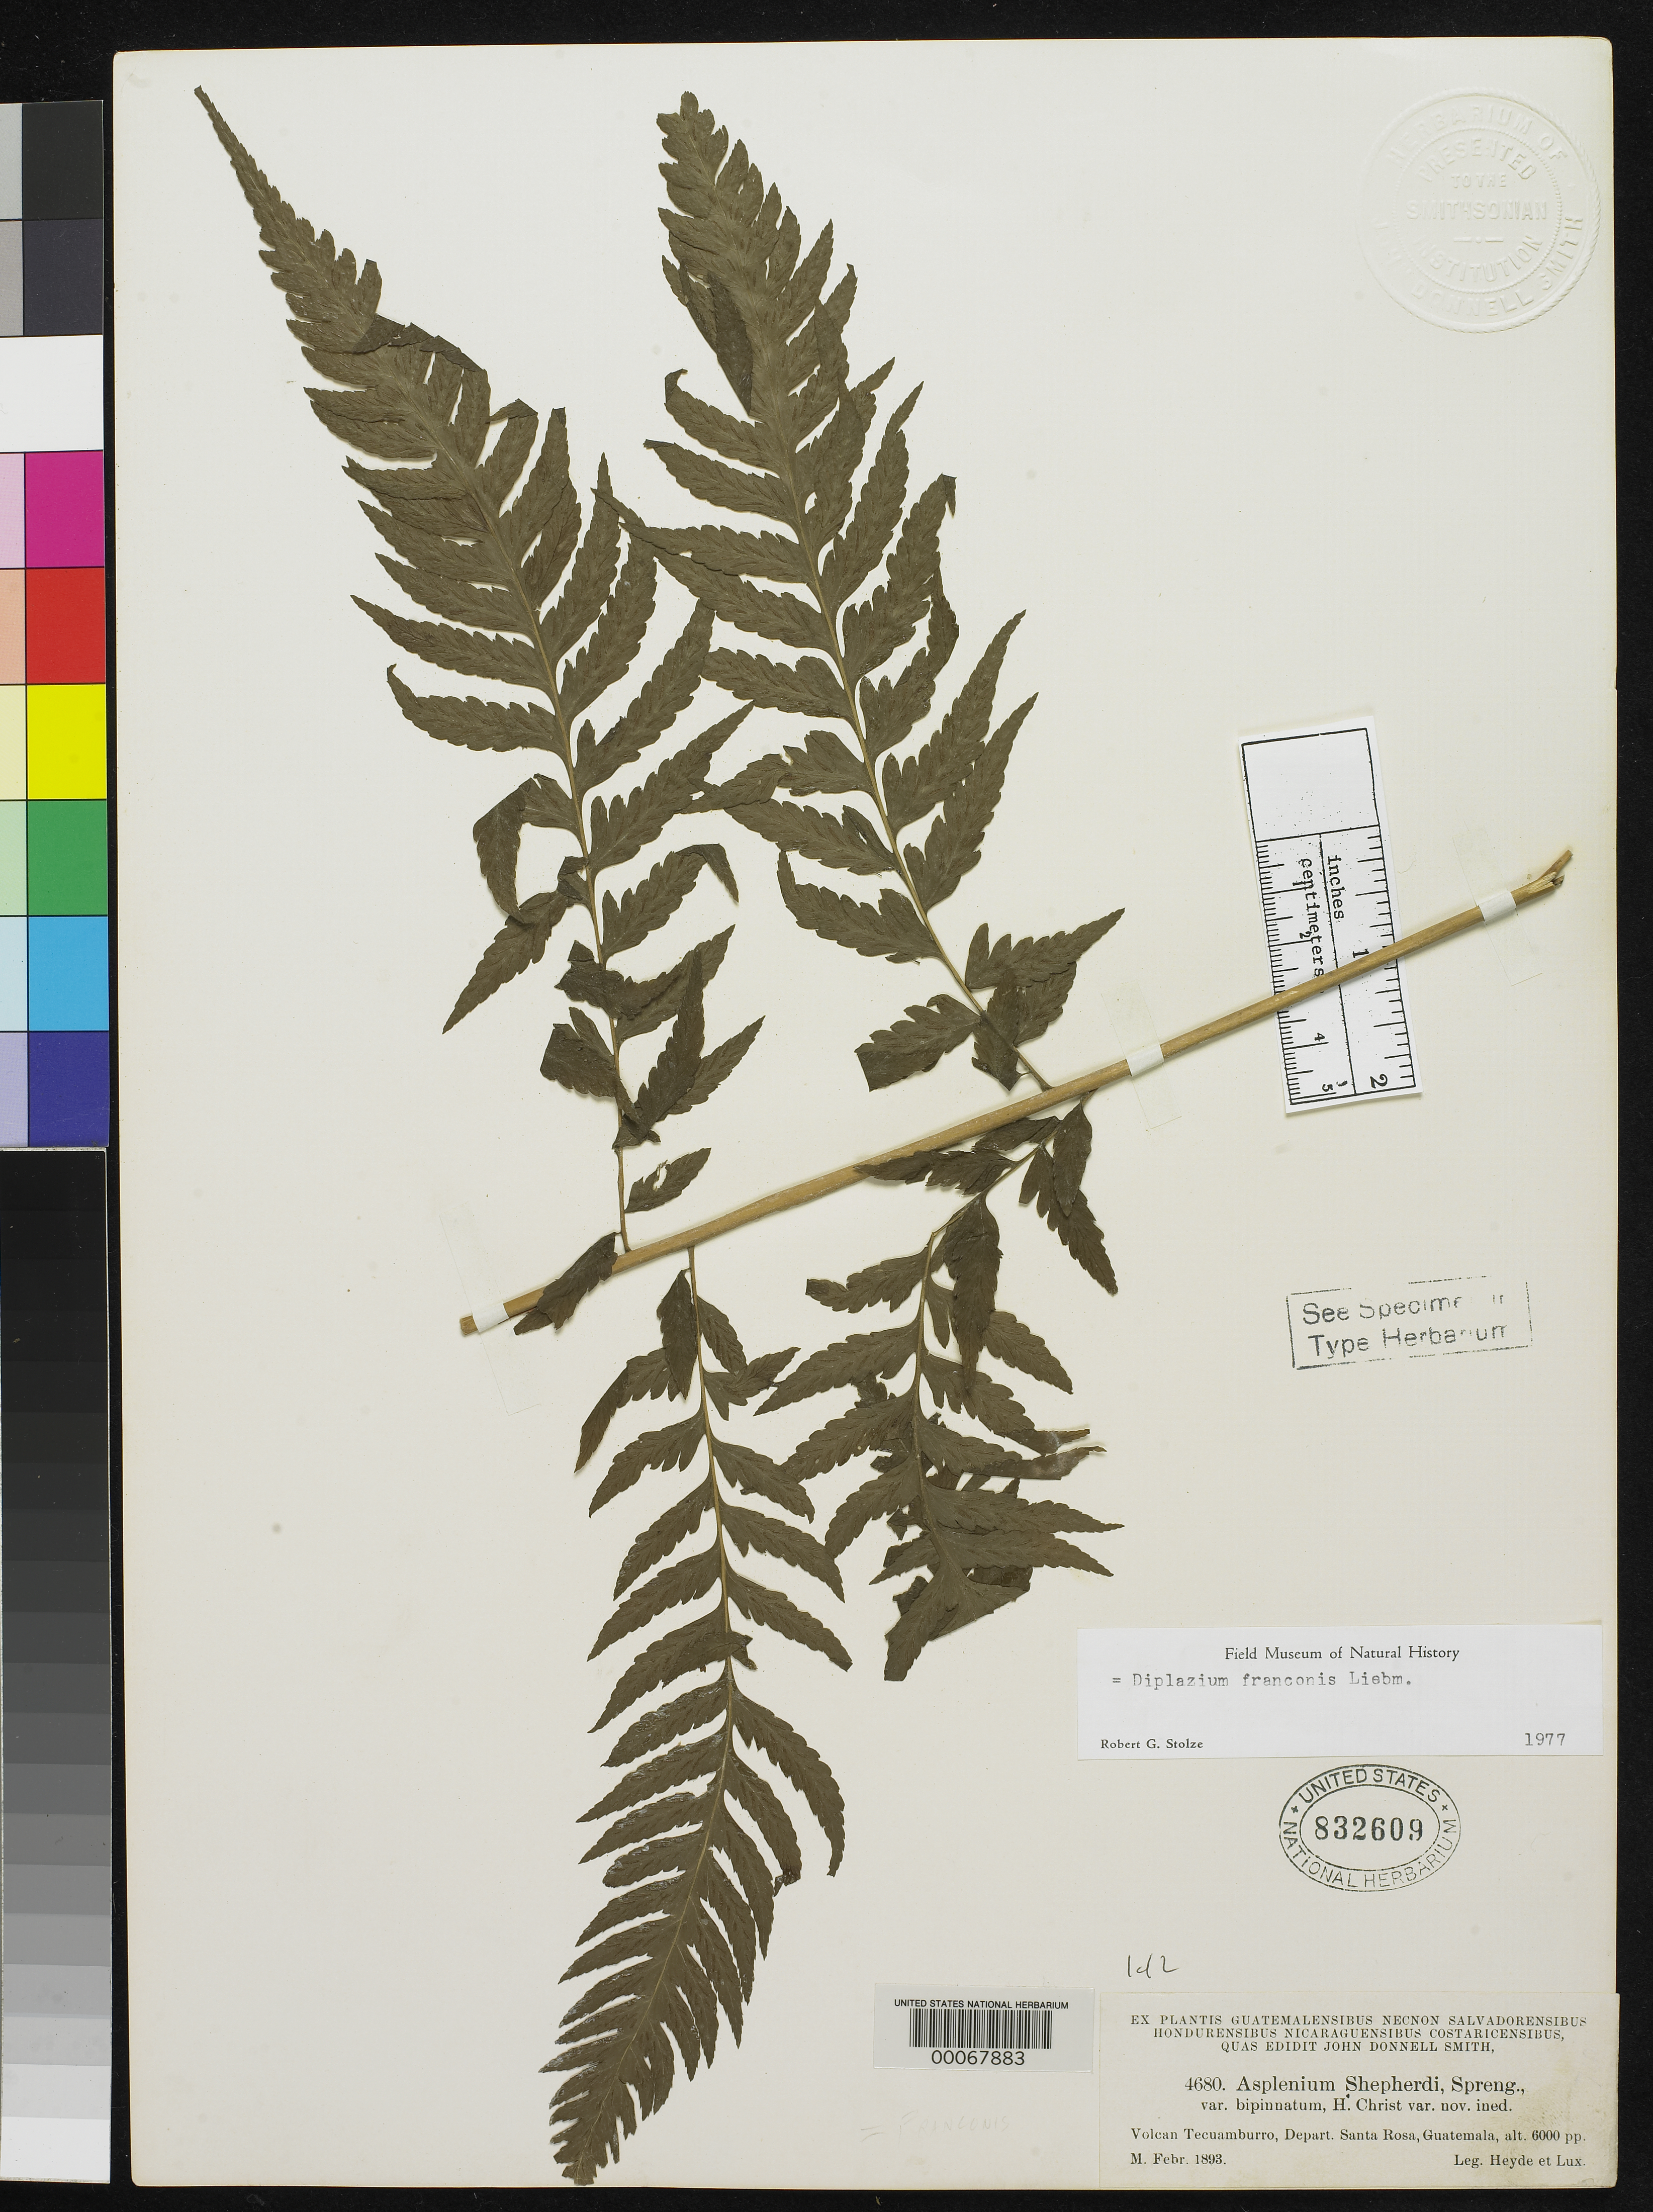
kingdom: Plantae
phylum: Tracheophyta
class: Polypodiopsida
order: Polypodiales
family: Aspleniaceae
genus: Asplenium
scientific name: Asplenium shepherdii var. bipinnatum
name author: Christ in Donn. Sm.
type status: Type Collection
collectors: E. T. Heyde & E. Lux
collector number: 4680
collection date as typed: Feb 1893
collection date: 1893-02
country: Guatemala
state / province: Santa Rosa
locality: Volcan Tecumburro, Dept. Santa Rosa.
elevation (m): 1829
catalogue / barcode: US 832609